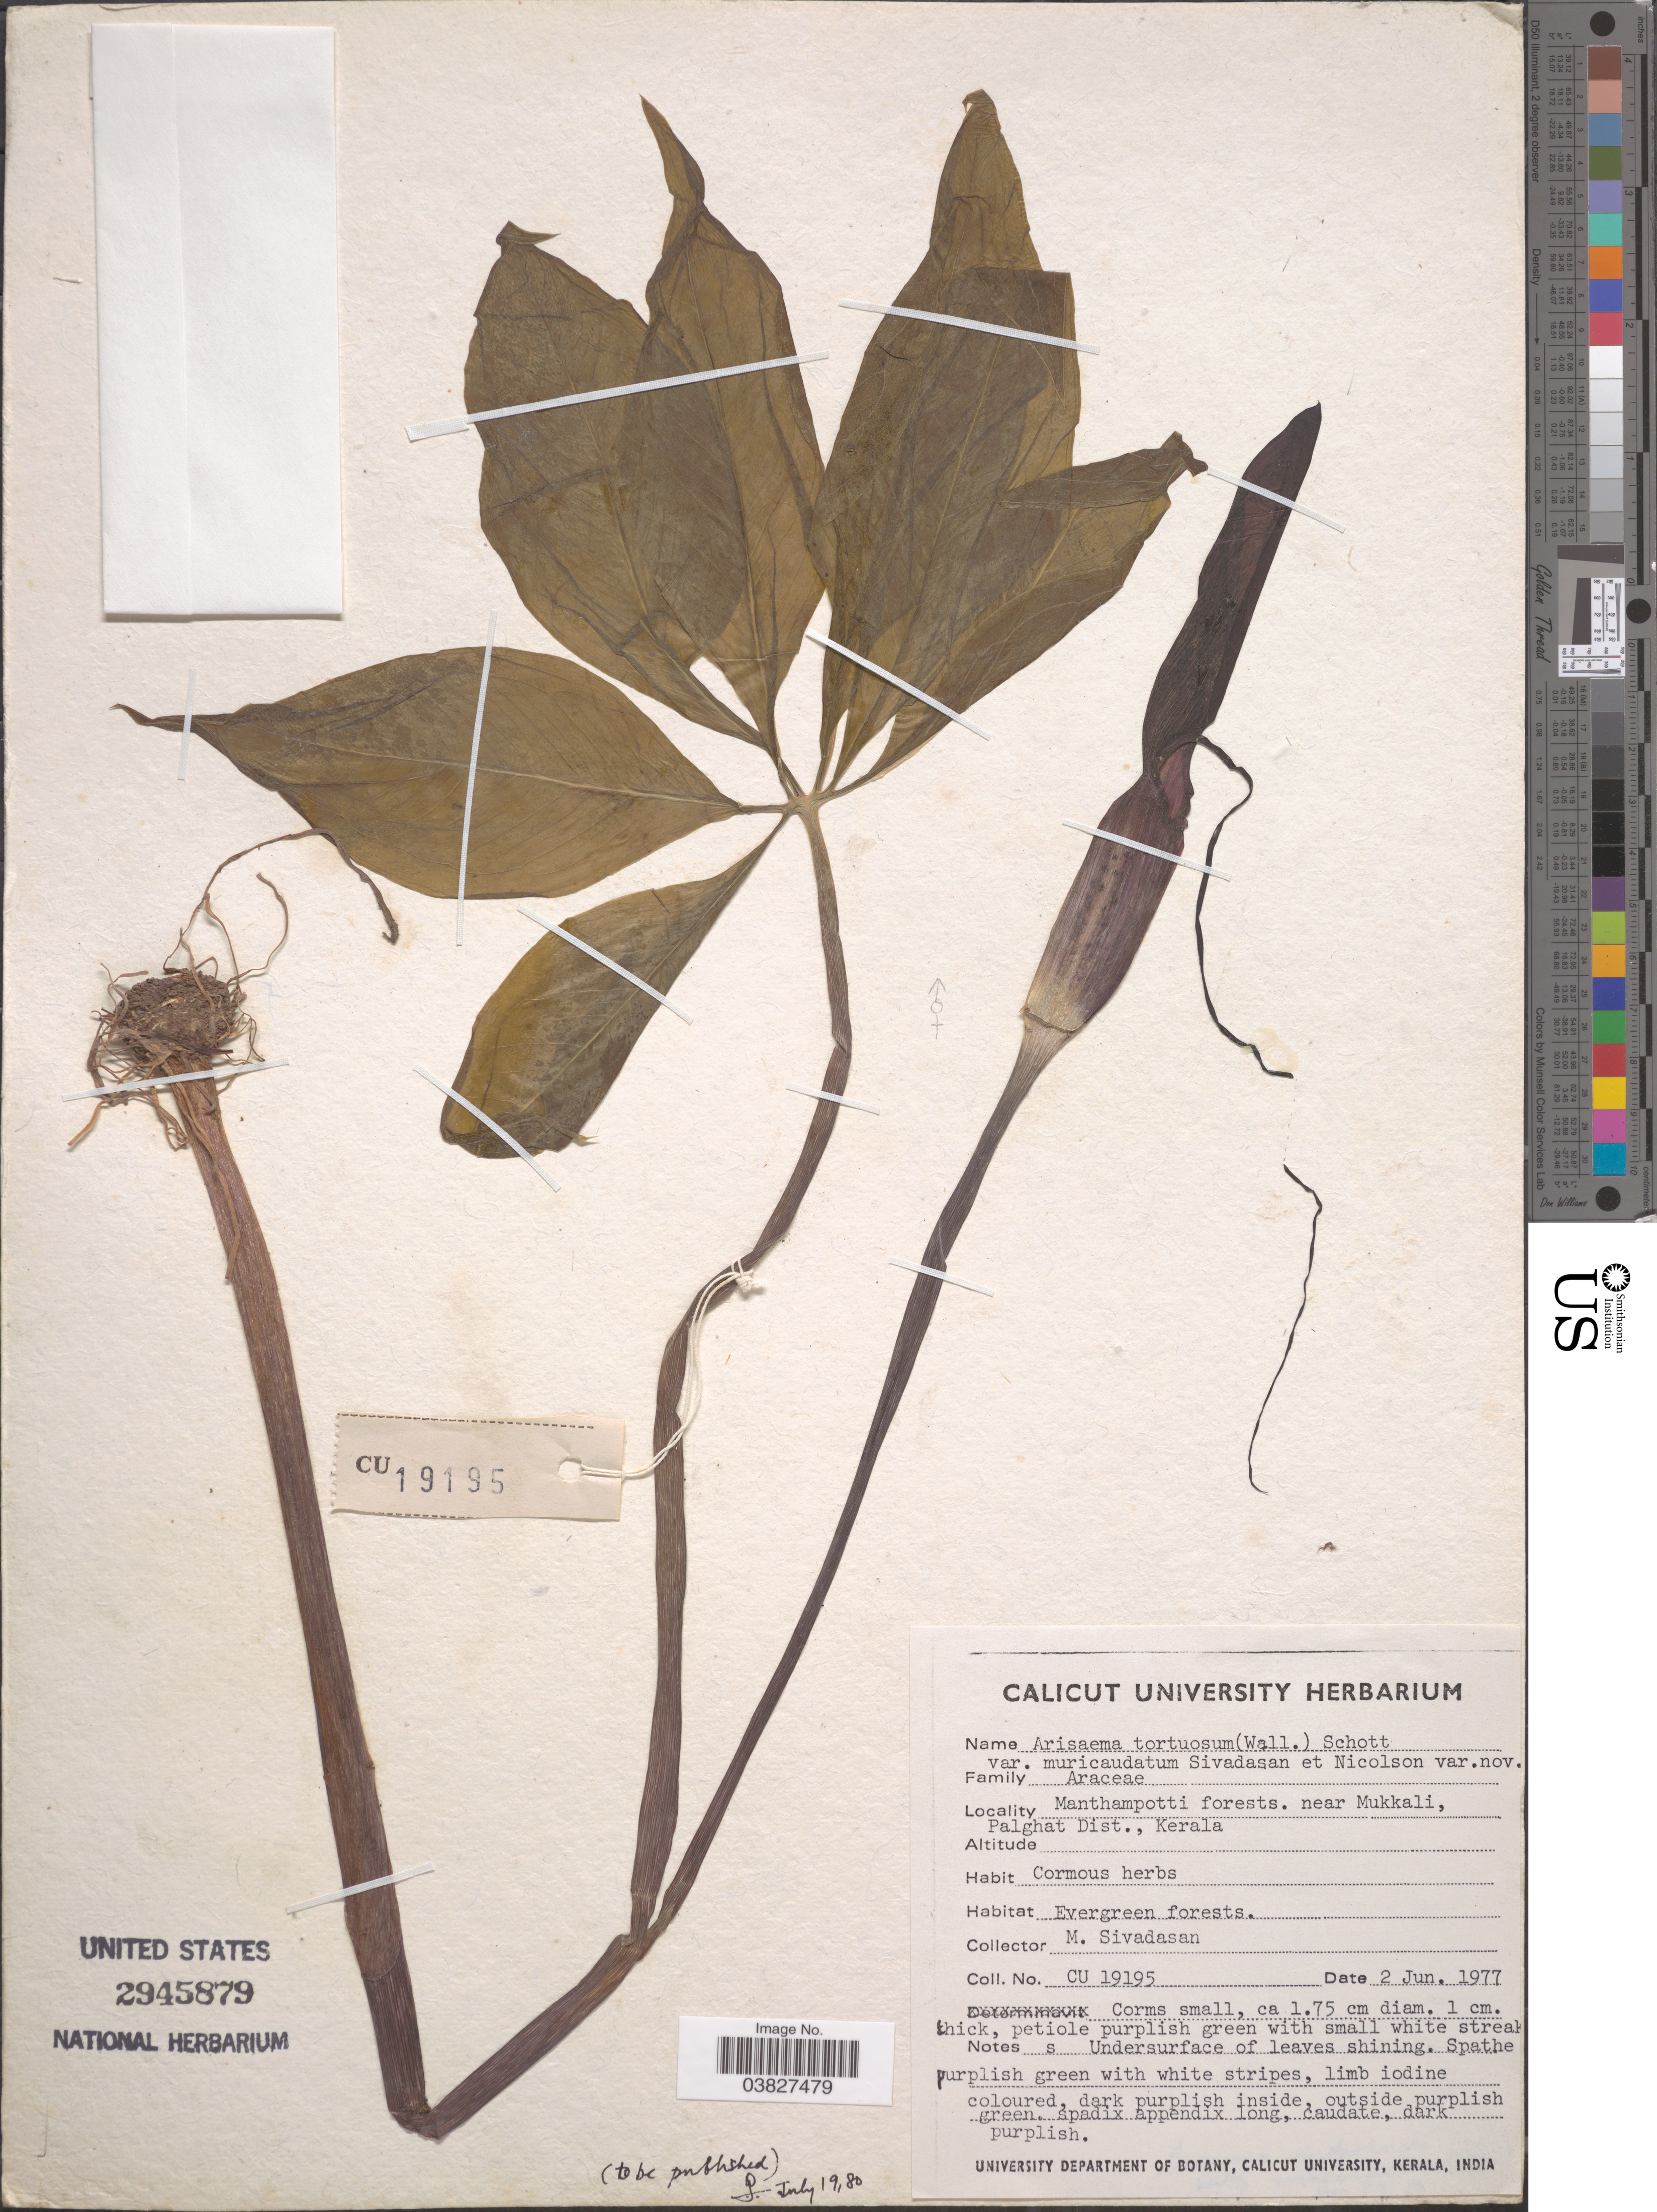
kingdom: Plantae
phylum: Tracheophyta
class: Liliopsida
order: Alismatales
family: Araceae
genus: Arisaema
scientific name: Arisaema muricaudatum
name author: Sivad.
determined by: Ma, Zheng Xu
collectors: M. Sivadasan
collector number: CU19195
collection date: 1977-06-02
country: India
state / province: Kerala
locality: Manthampotti forests. near Mukkali, Palghat Dist. Evergreen forests.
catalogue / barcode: US 2945879